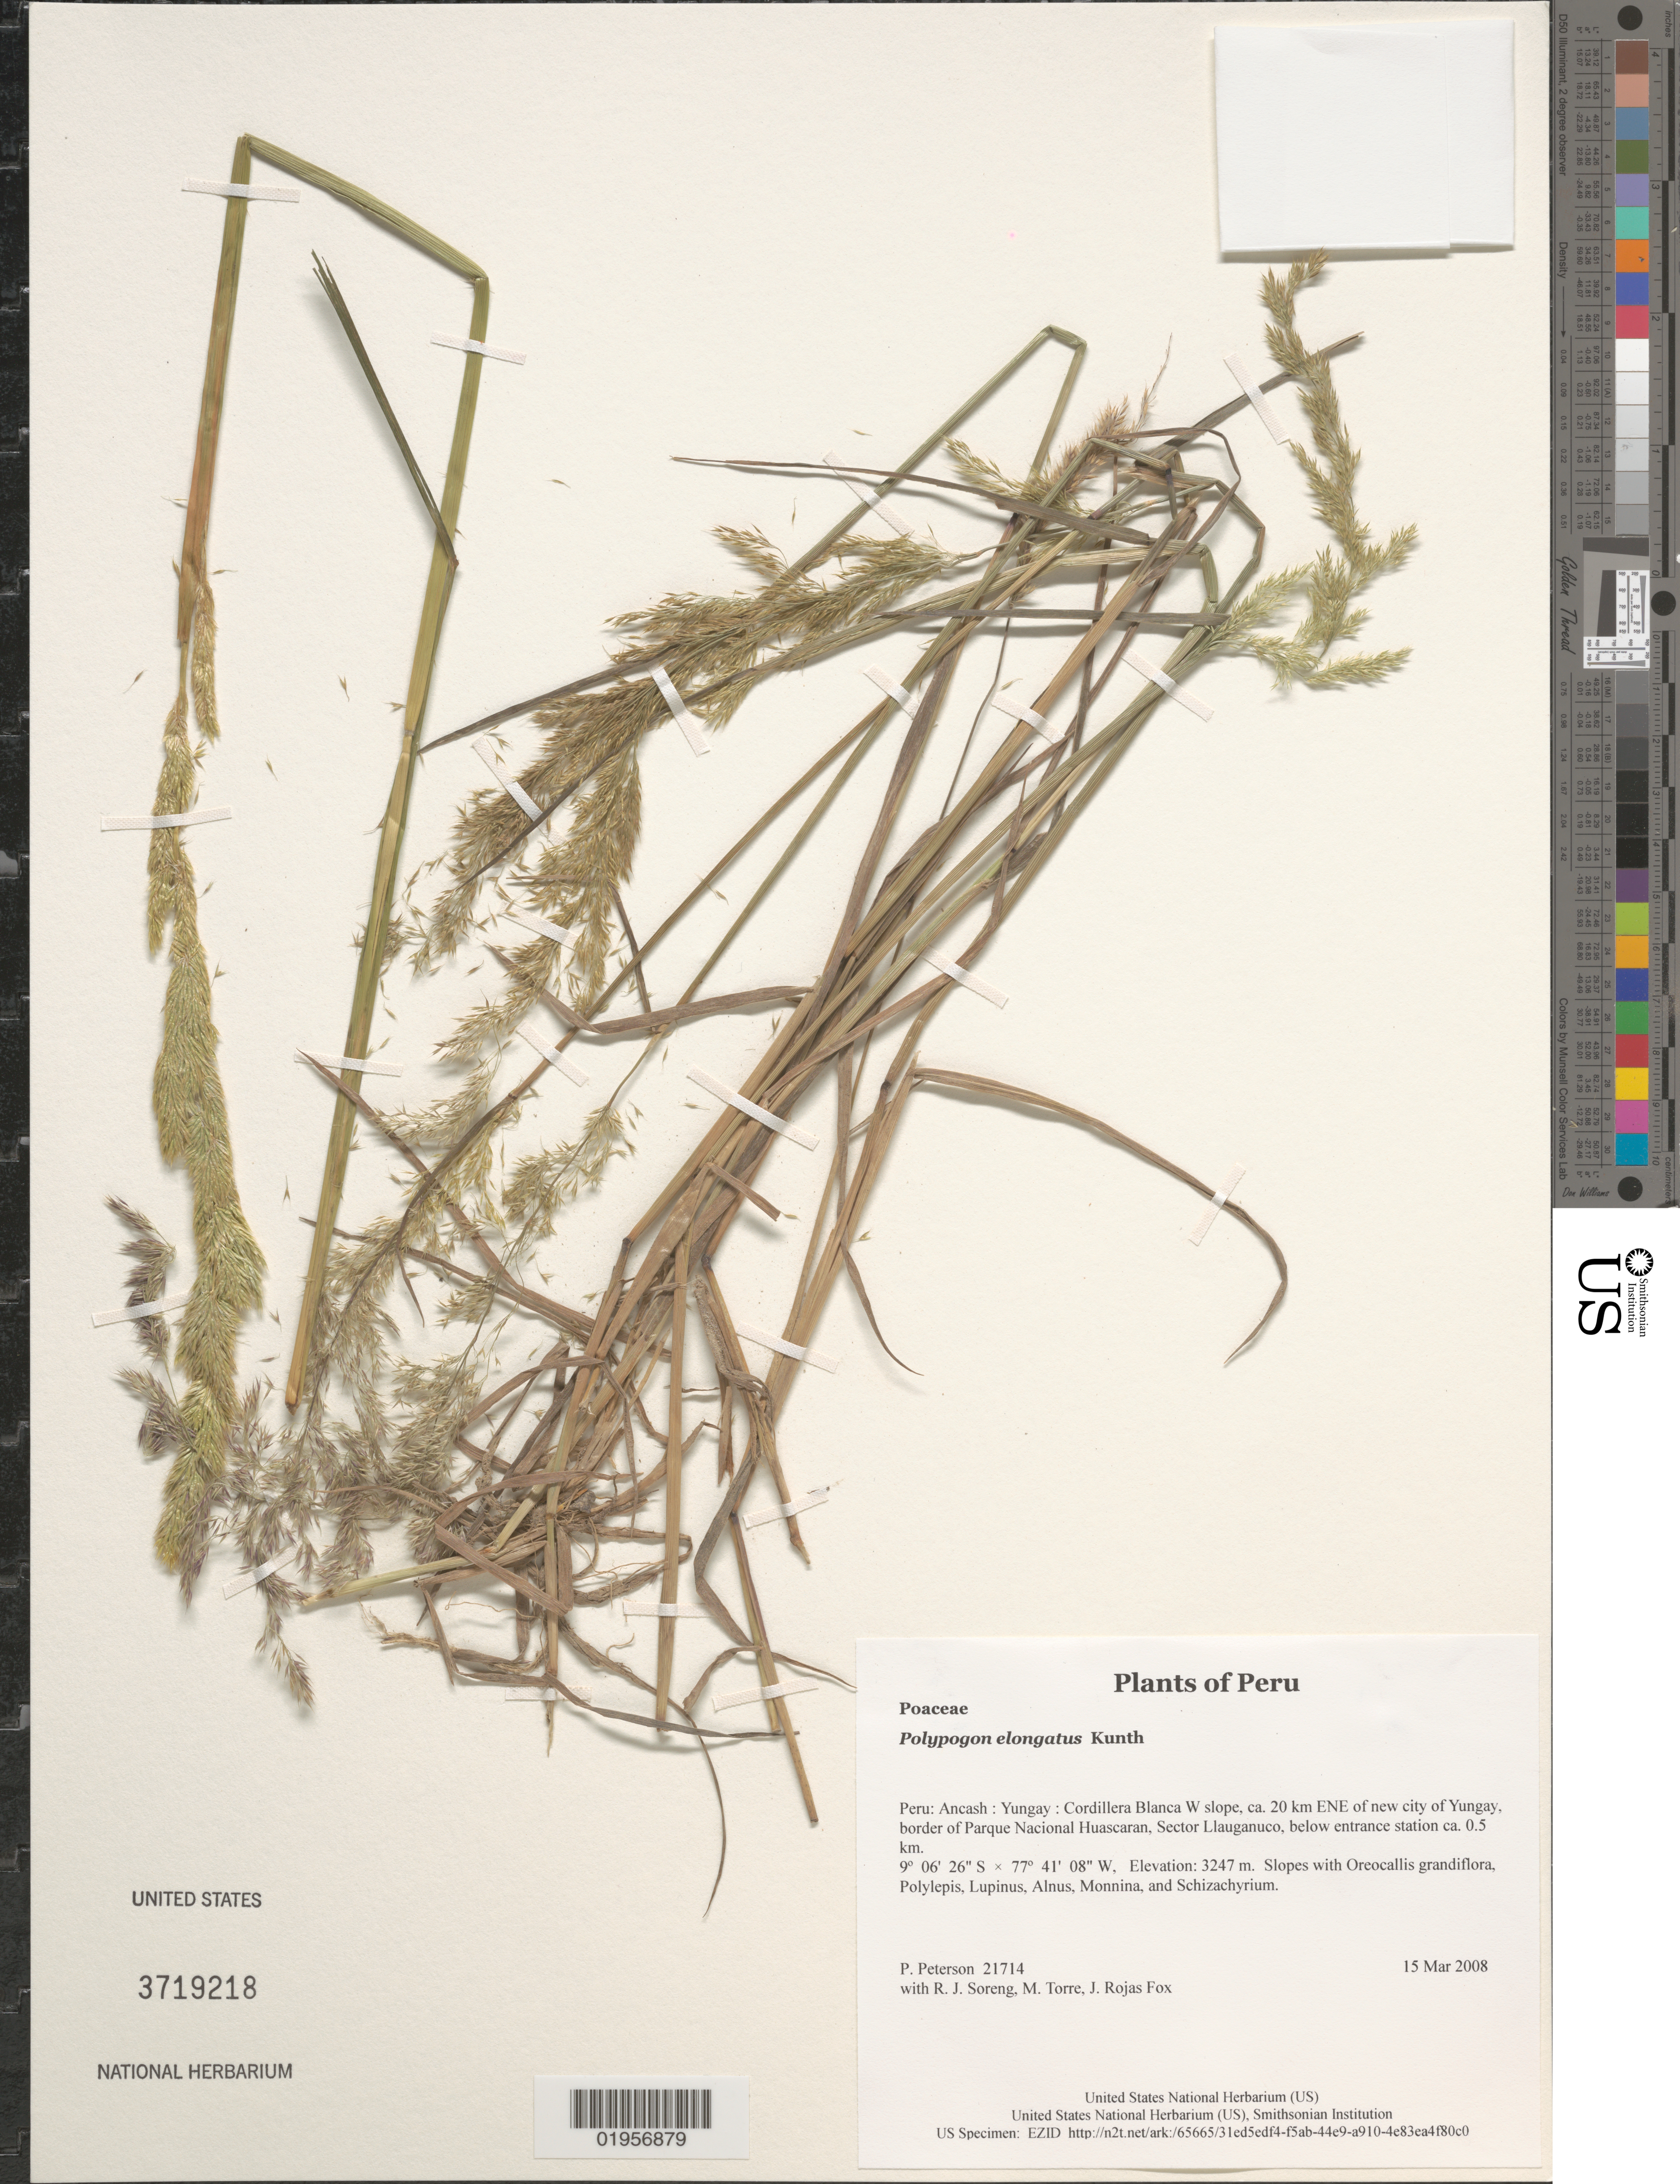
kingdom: Plantae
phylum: Tracheophyta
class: Liliopsida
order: Poales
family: Poaceae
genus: Polypogon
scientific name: Polypogon elongatus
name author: Kunth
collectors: P. M. Peterson, R. J. Soreng, M. Torre & J. Rojas Fox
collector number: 21714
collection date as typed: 15 Mar 2008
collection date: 2008-03-15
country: Peru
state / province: Ancash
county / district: Yungay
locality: Cordillera Blanca W slope, ca. 20 km ENE of new city of Yungay, border of Parque Nacional Huascaran, Sector Llauganuco, below entrance station ca. 0.5 km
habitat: Slopes with Oreocallis grandiflora, Polylepis, Lupinus, Alnus, Monnina, and Schizachyrium.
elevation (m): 3247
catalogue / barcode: US 3719218